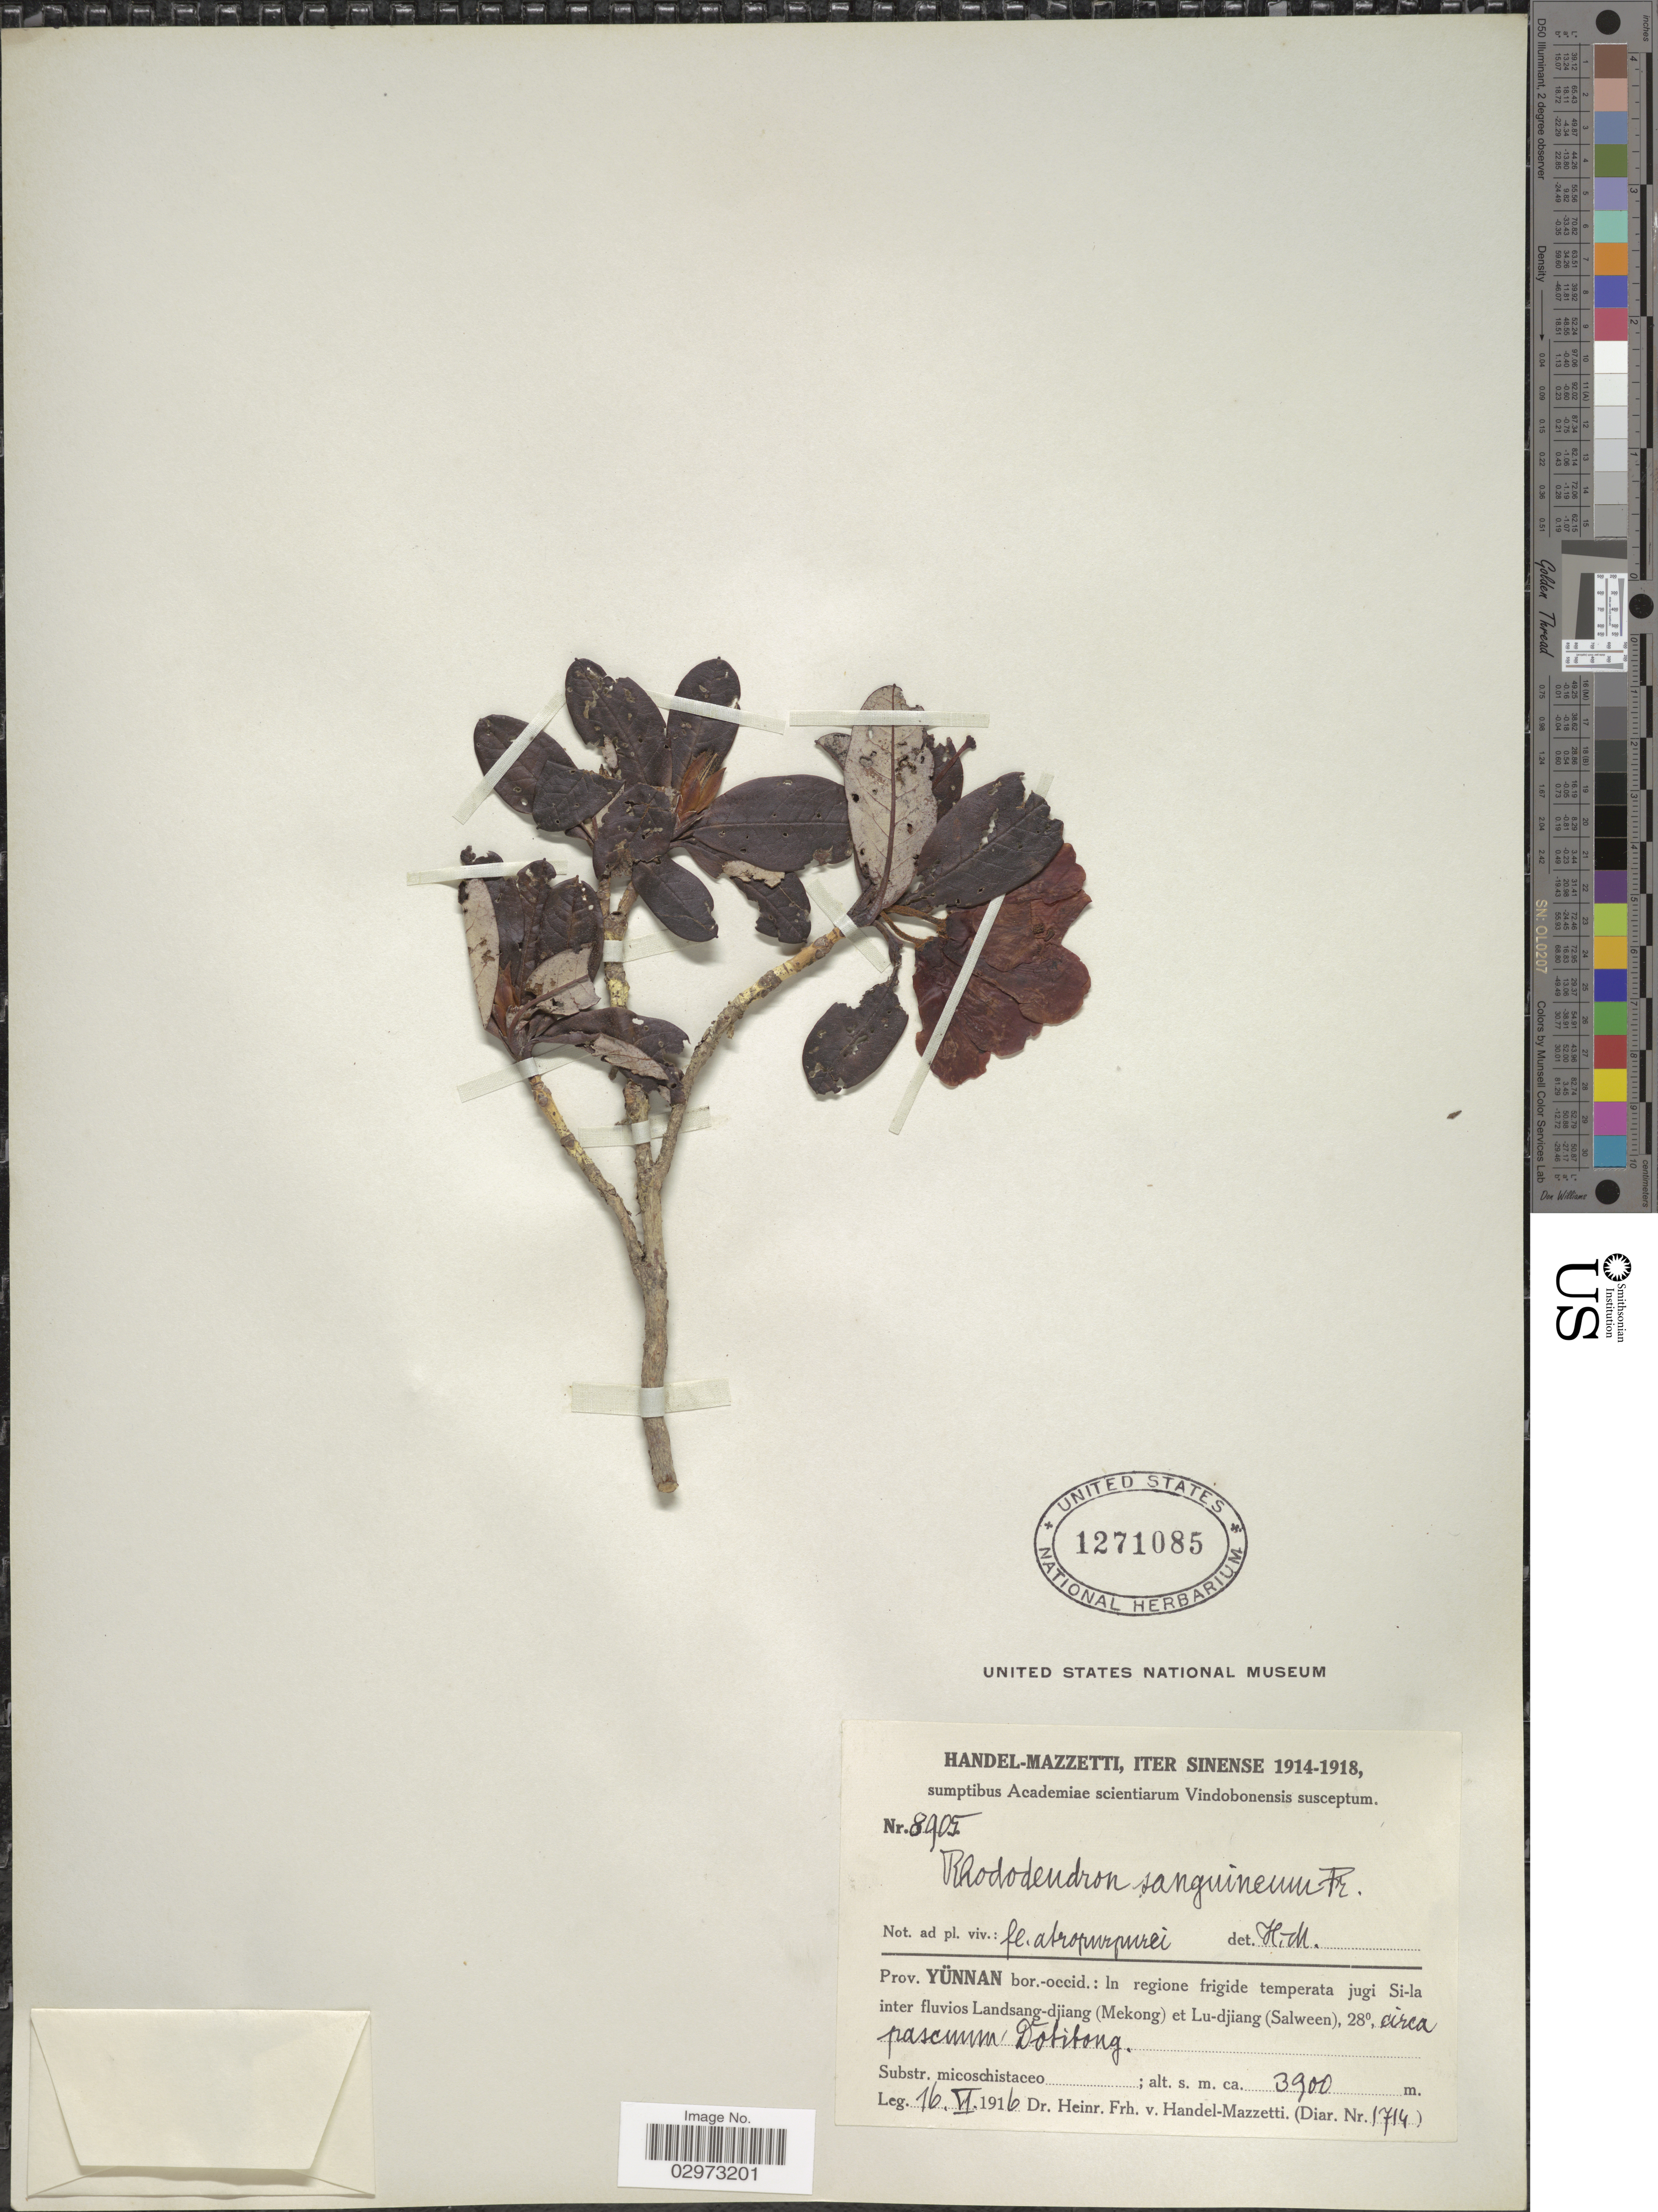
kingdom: Plantae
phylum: Tracheophyta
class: Magnoliopsida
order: Ericales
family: Ericaceae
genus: Rhododendron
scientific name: Rhododendron sanguineum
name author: Franch.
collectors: H. Handel-Mazzetti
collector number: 8905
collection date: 1916-06-16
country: China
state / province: Yunnan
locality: Prov. Yünnan bor.-occid.: In regione frigide temperata jugi Si-la inter fluvios Landsang-djiang (Mekong) et Lu-djiang (Salween), circa pascuum Dotitong.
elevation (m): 3900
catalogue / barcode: US 1271085